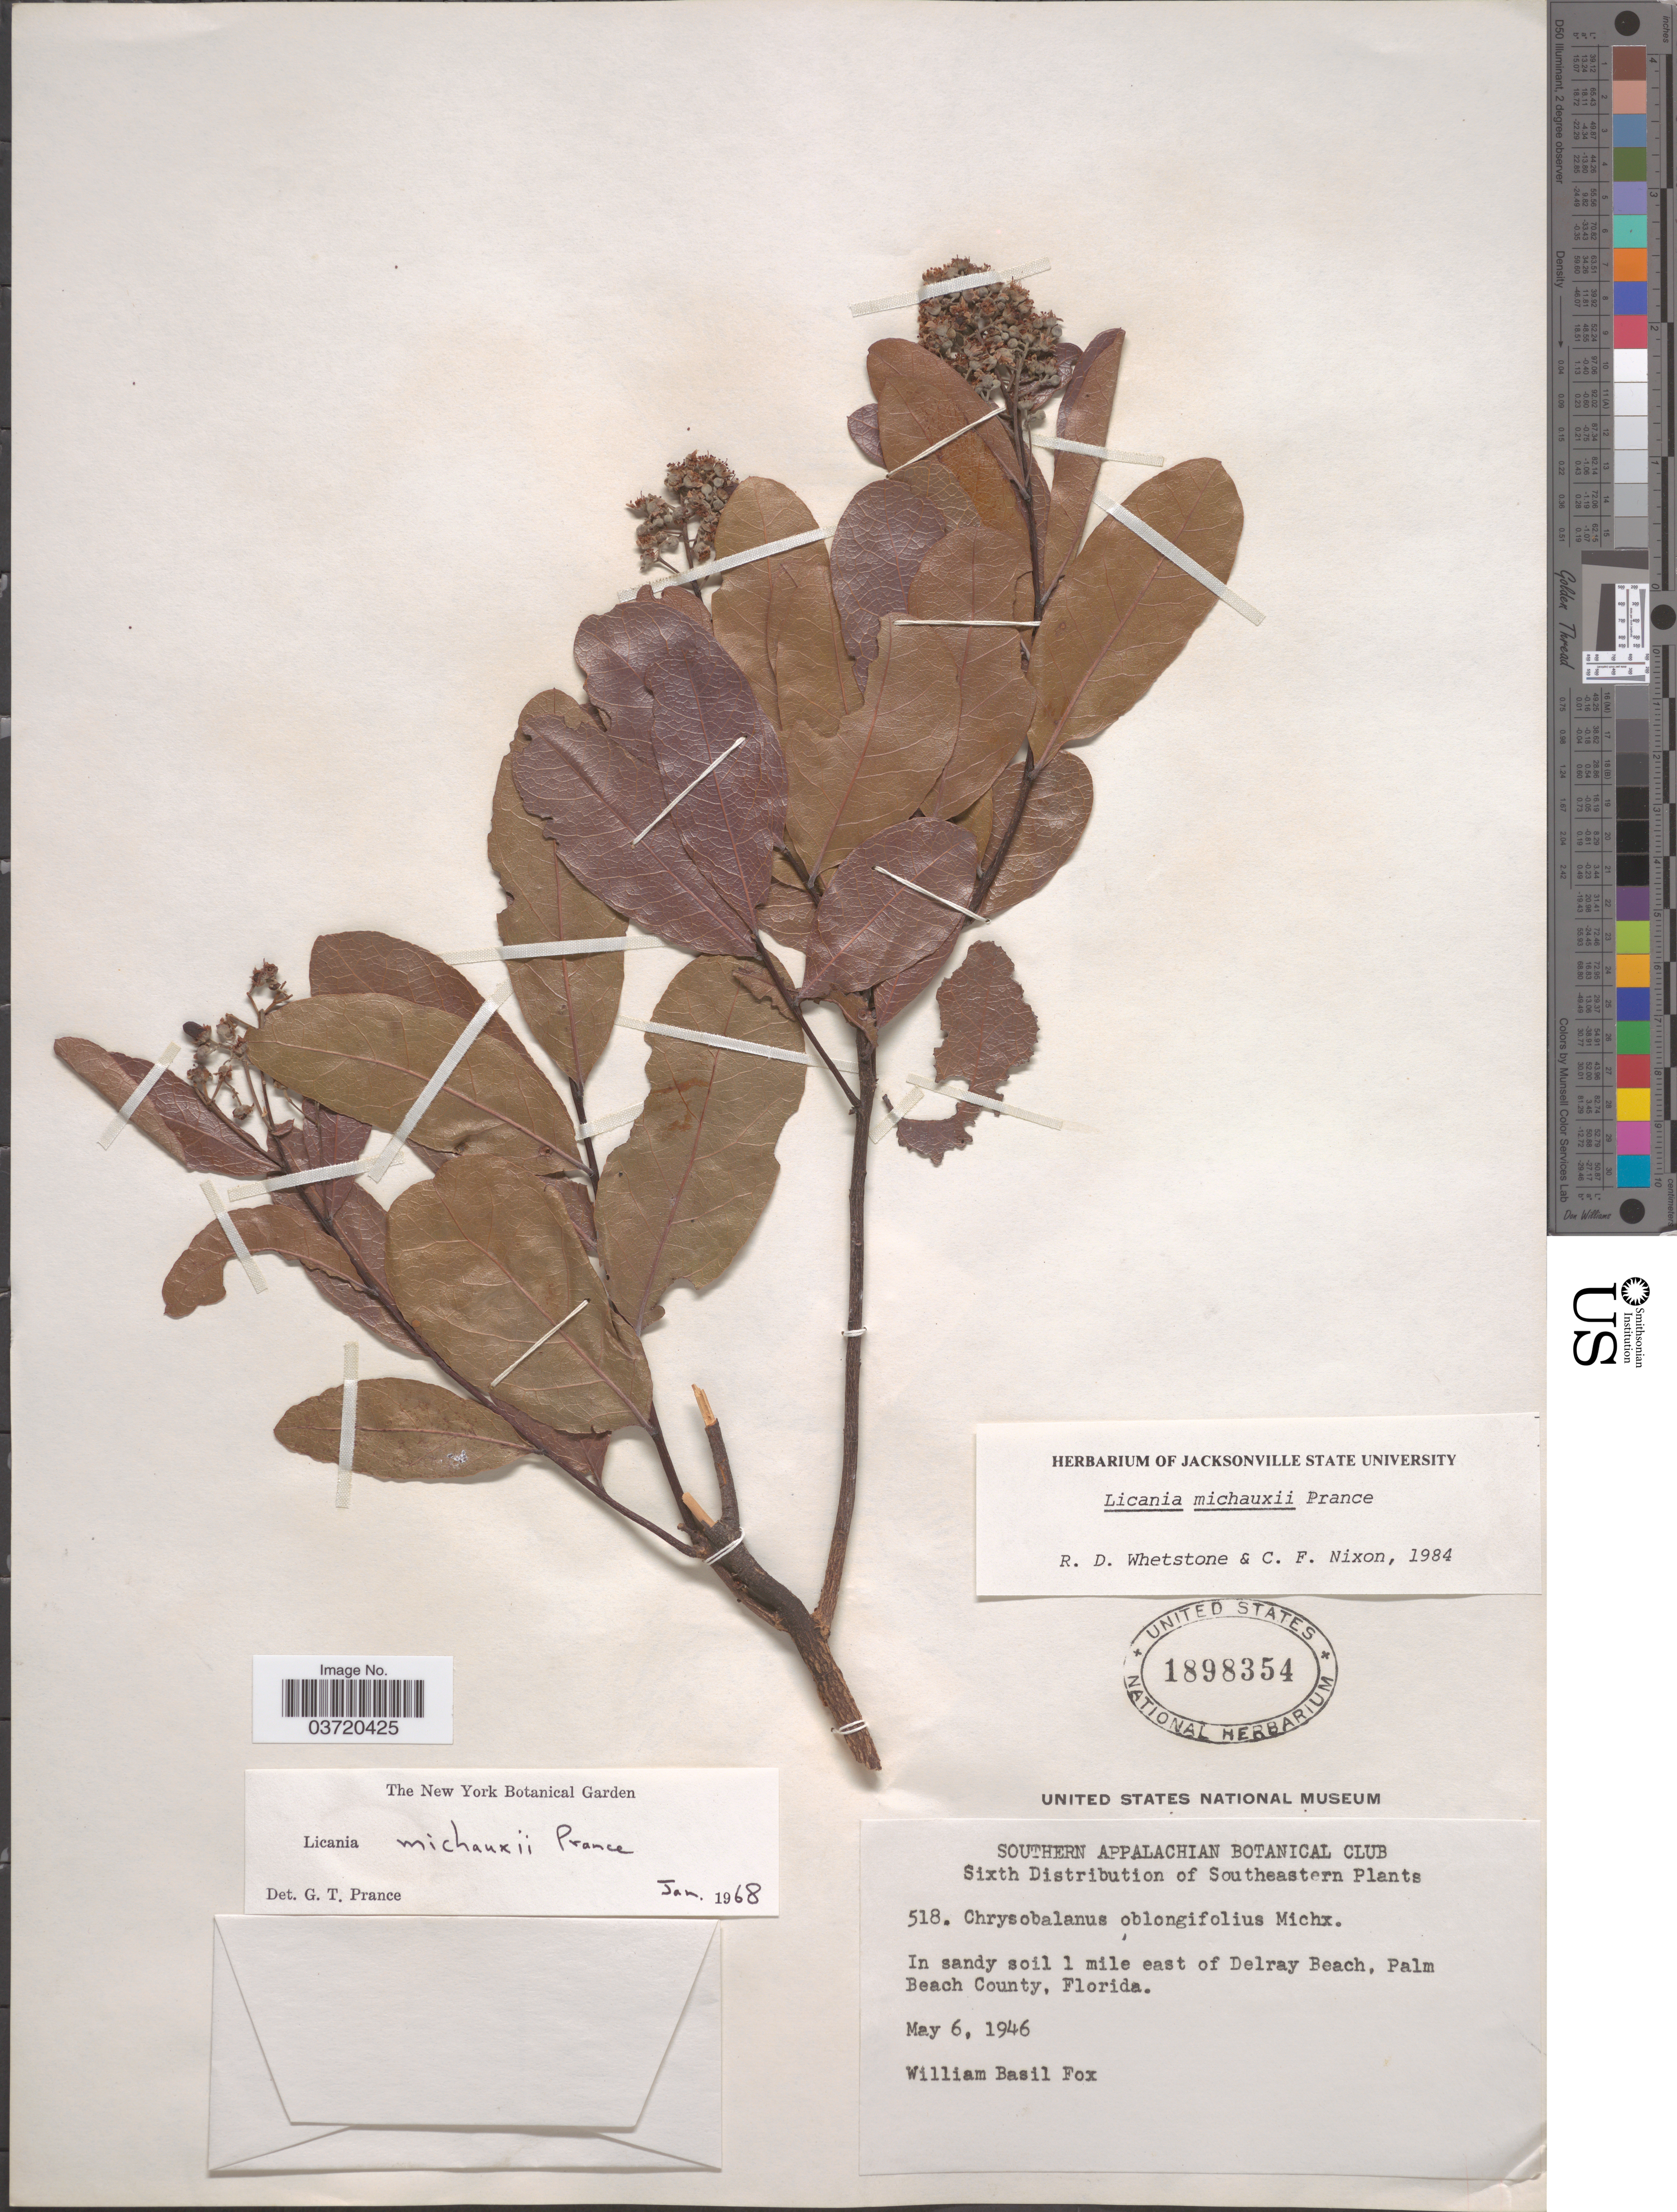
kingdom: Plantae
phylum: Tracheophyta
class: Magnoliopsida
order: Malpighiales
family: Chrysobalanaceae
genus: Geobalanus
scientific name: Geobalanus oblongifolius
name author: (Michx.) Small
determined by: Strong, M. T., (US), Smithsonian Institution - National Museum of Natural History (UNITED STATES)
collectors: W. B. Fox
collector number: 518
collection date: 1946-05-06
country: United States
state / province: Florida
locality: Southeastern. 1 mile east of Delray Beach, Palm Beach County.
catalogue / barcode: US 1898354